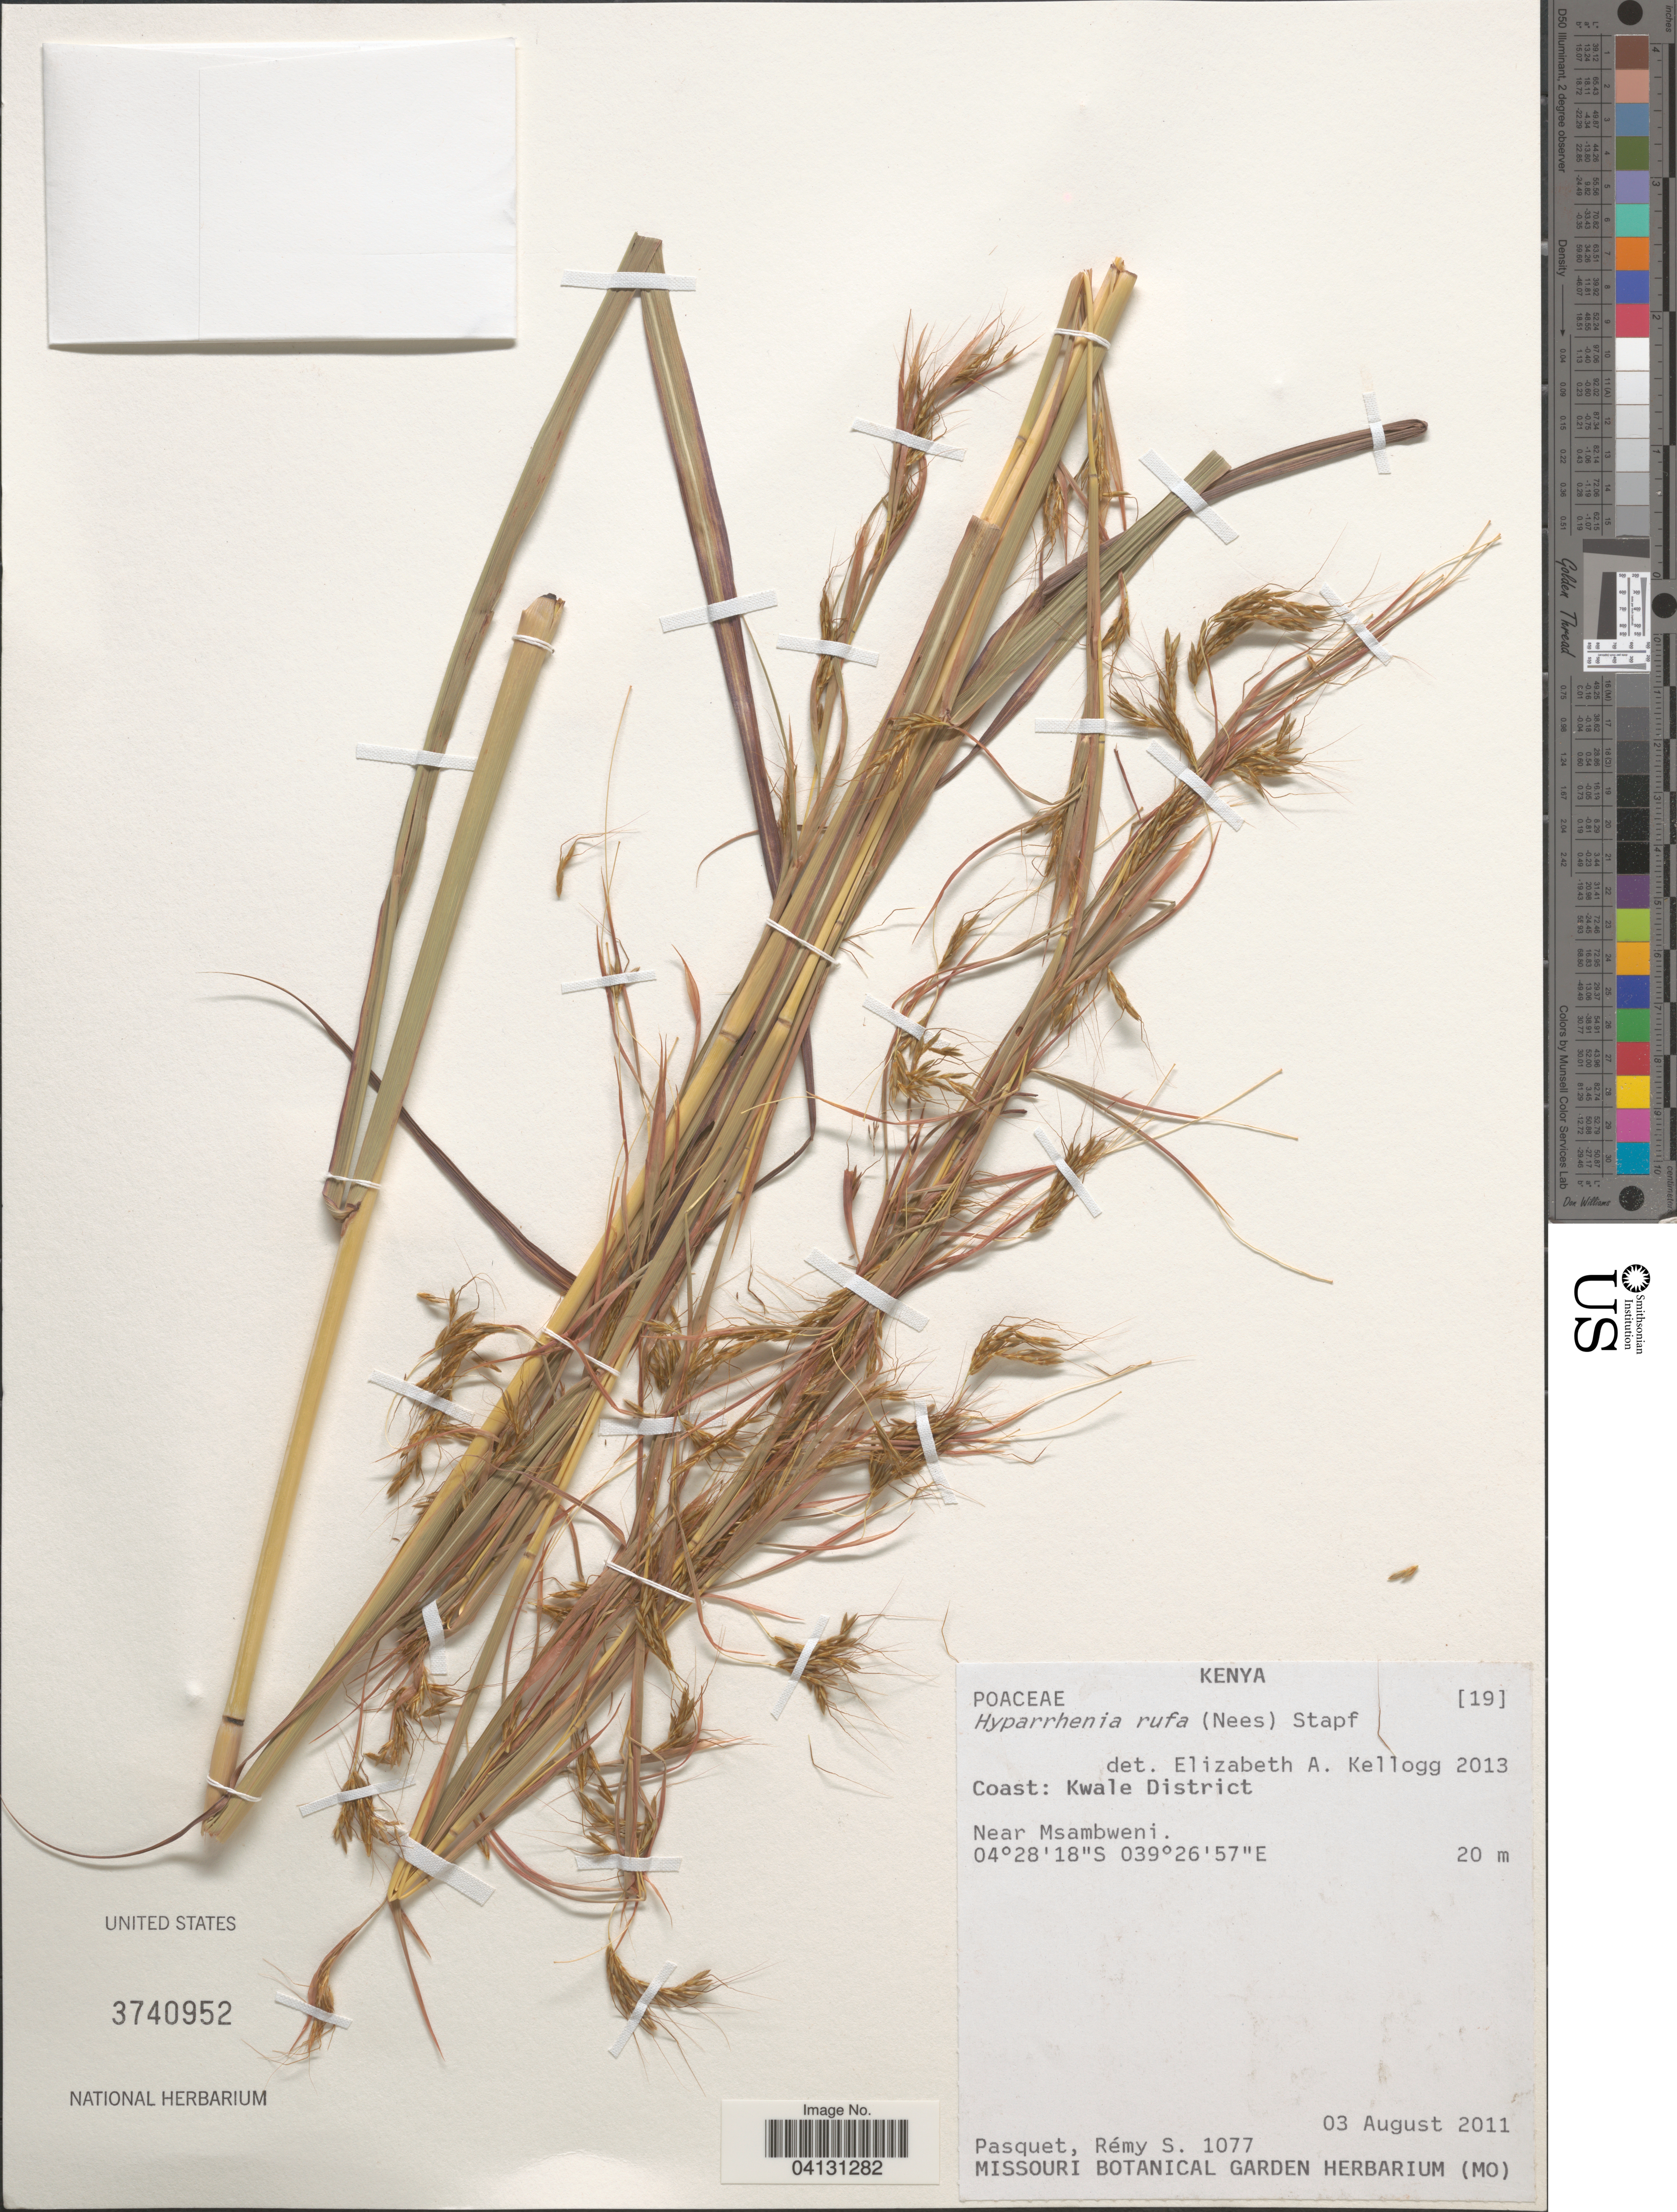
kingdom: Plantae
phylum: Tracheophyta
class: Liliopsida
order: Poales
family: Poaceae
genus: Hyparrhenia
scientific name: Hyparrhenia rufa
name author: (Nees) Stapf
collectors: R. Pasquet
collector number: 1077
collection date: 2011-08-03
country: Kenya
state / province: Kwale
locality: Coast: Kwale District. Near Msambweni.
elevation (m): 20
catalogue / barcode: US 3740952